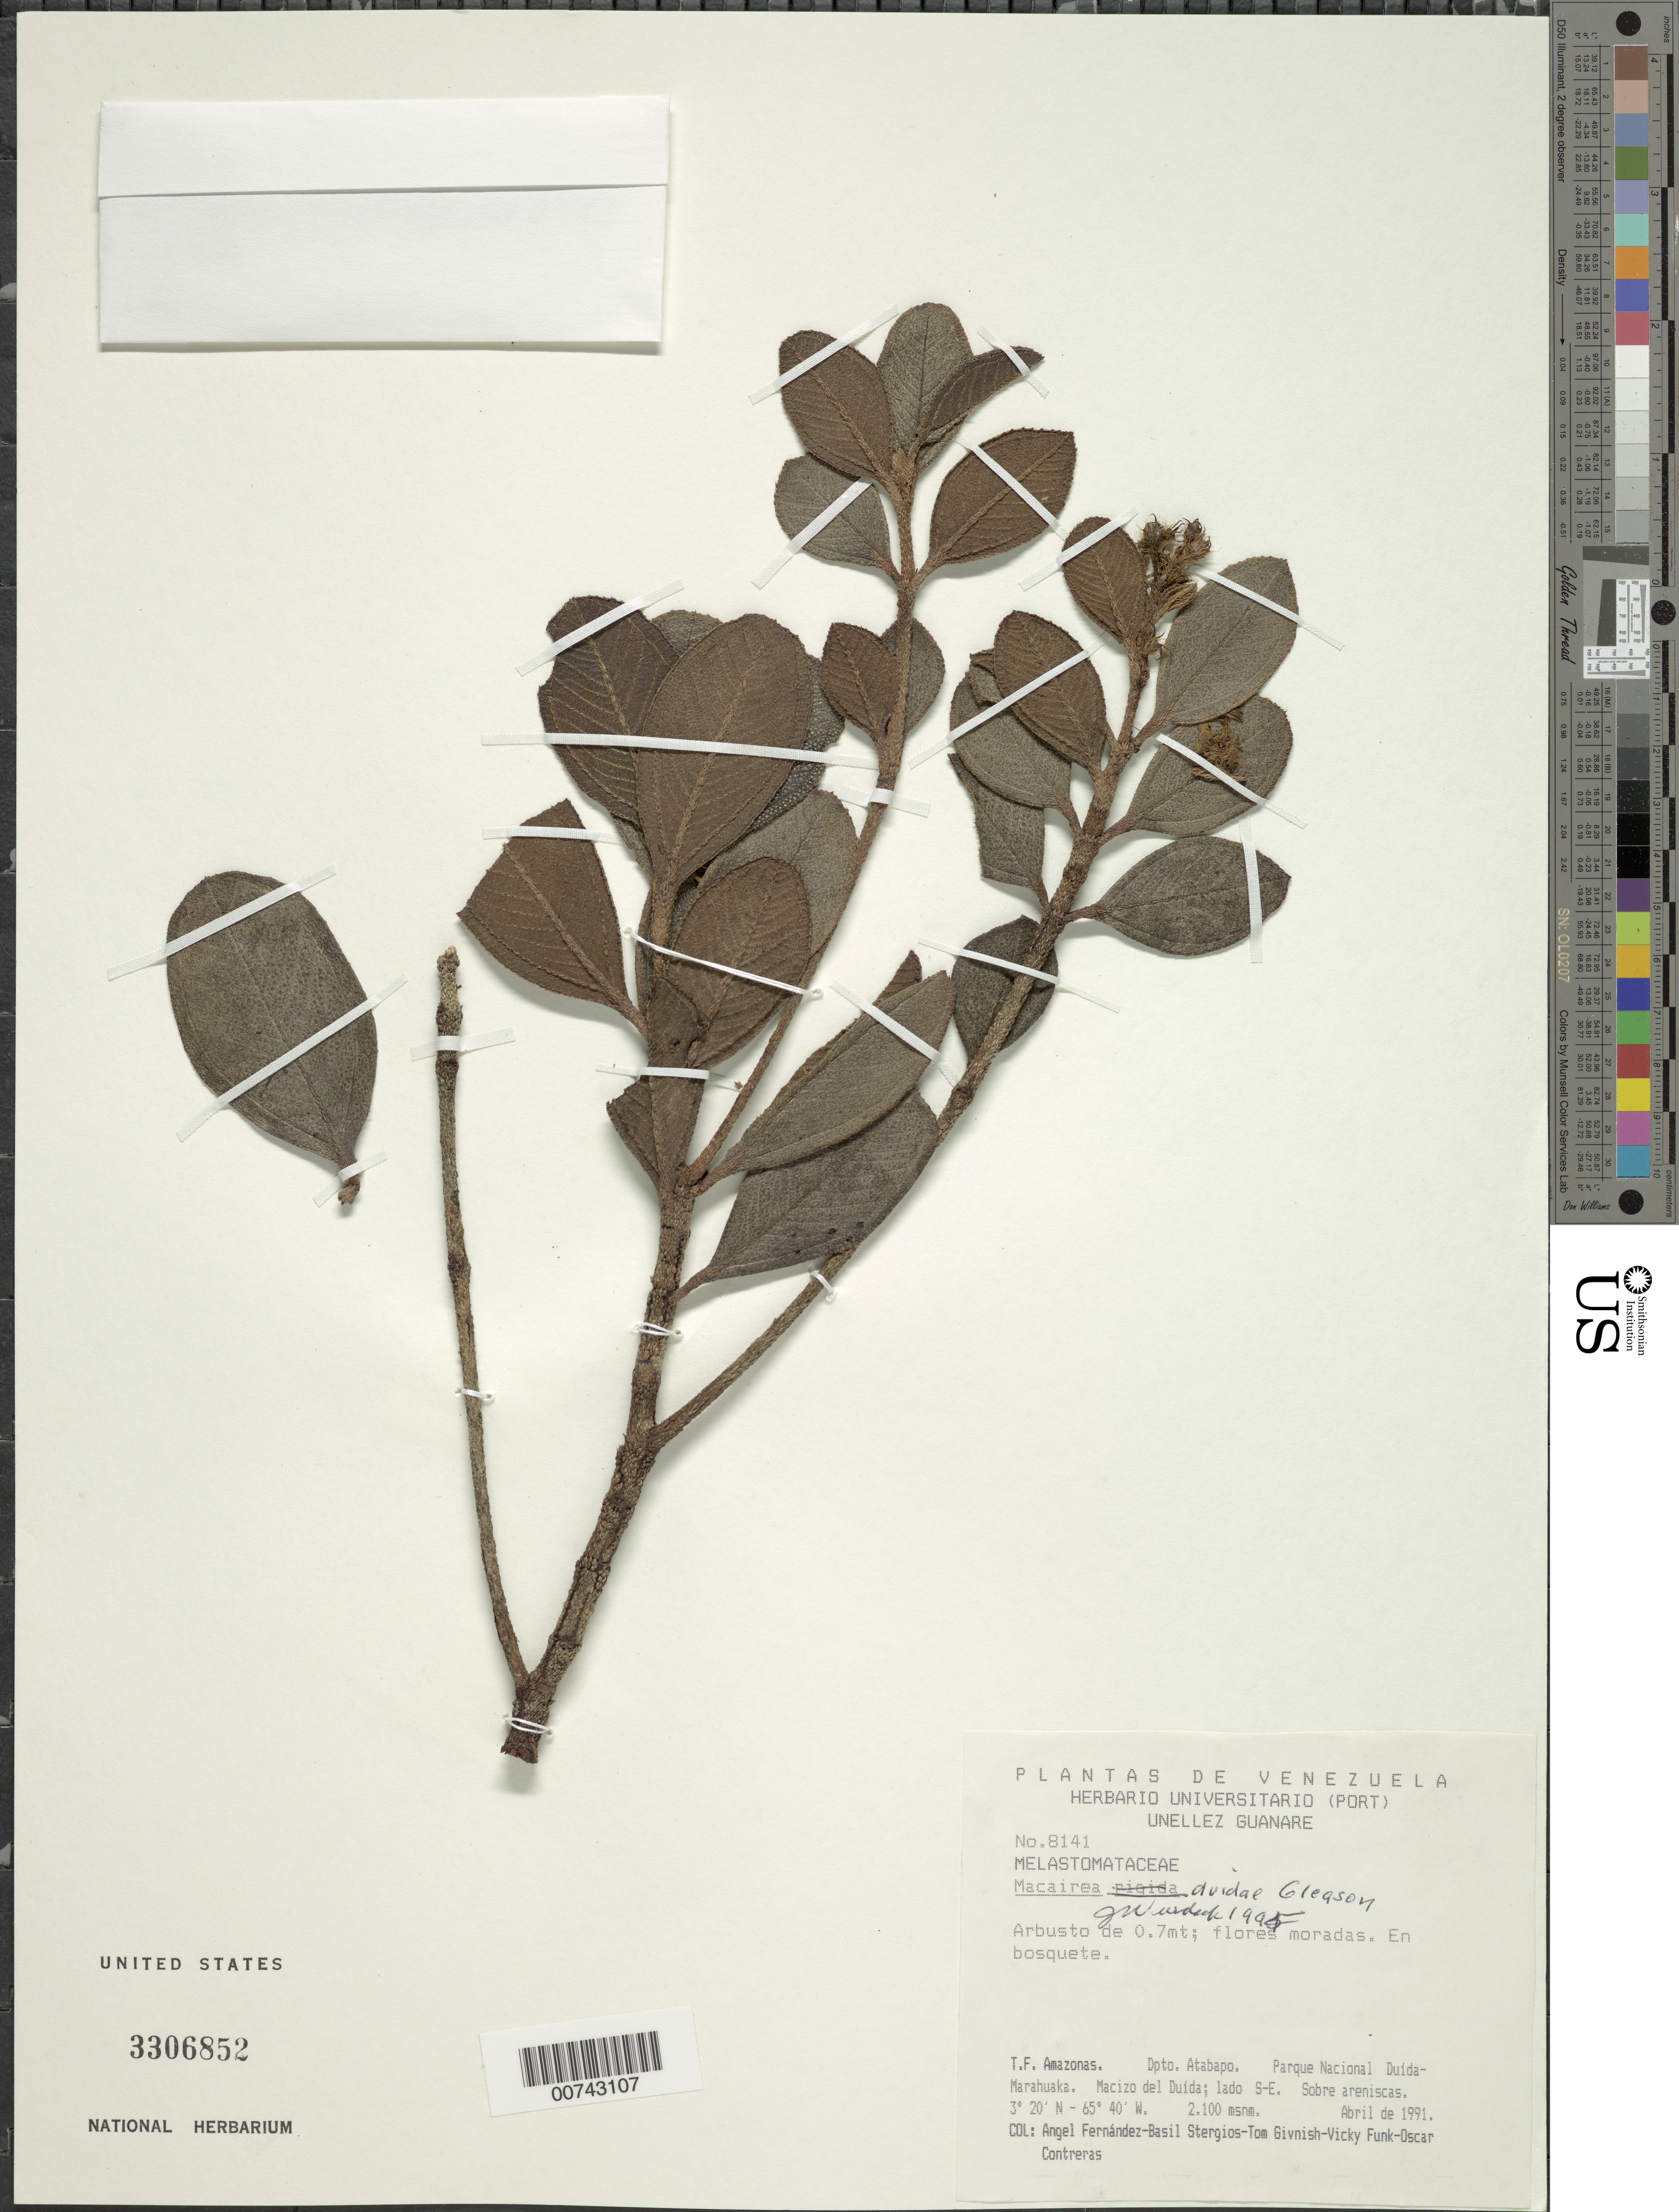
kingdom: Plantae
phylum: Tracheophyta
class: Magnoliopsida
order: Myrtales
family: Melastomataceae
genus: Macairea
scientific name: Macairea duidae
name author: Gleason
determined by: Wurdack, John J., (US), US (UNITED STATES)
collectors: A. Fernández, B. G. Stergios, T. J. Givnish, V. Funk & O. Contreras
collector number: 8141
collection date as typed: Apr-91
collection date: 1991-04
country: Venezuela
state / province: Amazonas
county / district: Atabapo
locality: Parque Nacional Duída-Marahuaka, Macizo del Duída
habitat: Bosquete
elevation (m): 2100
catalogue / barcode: US 3306852